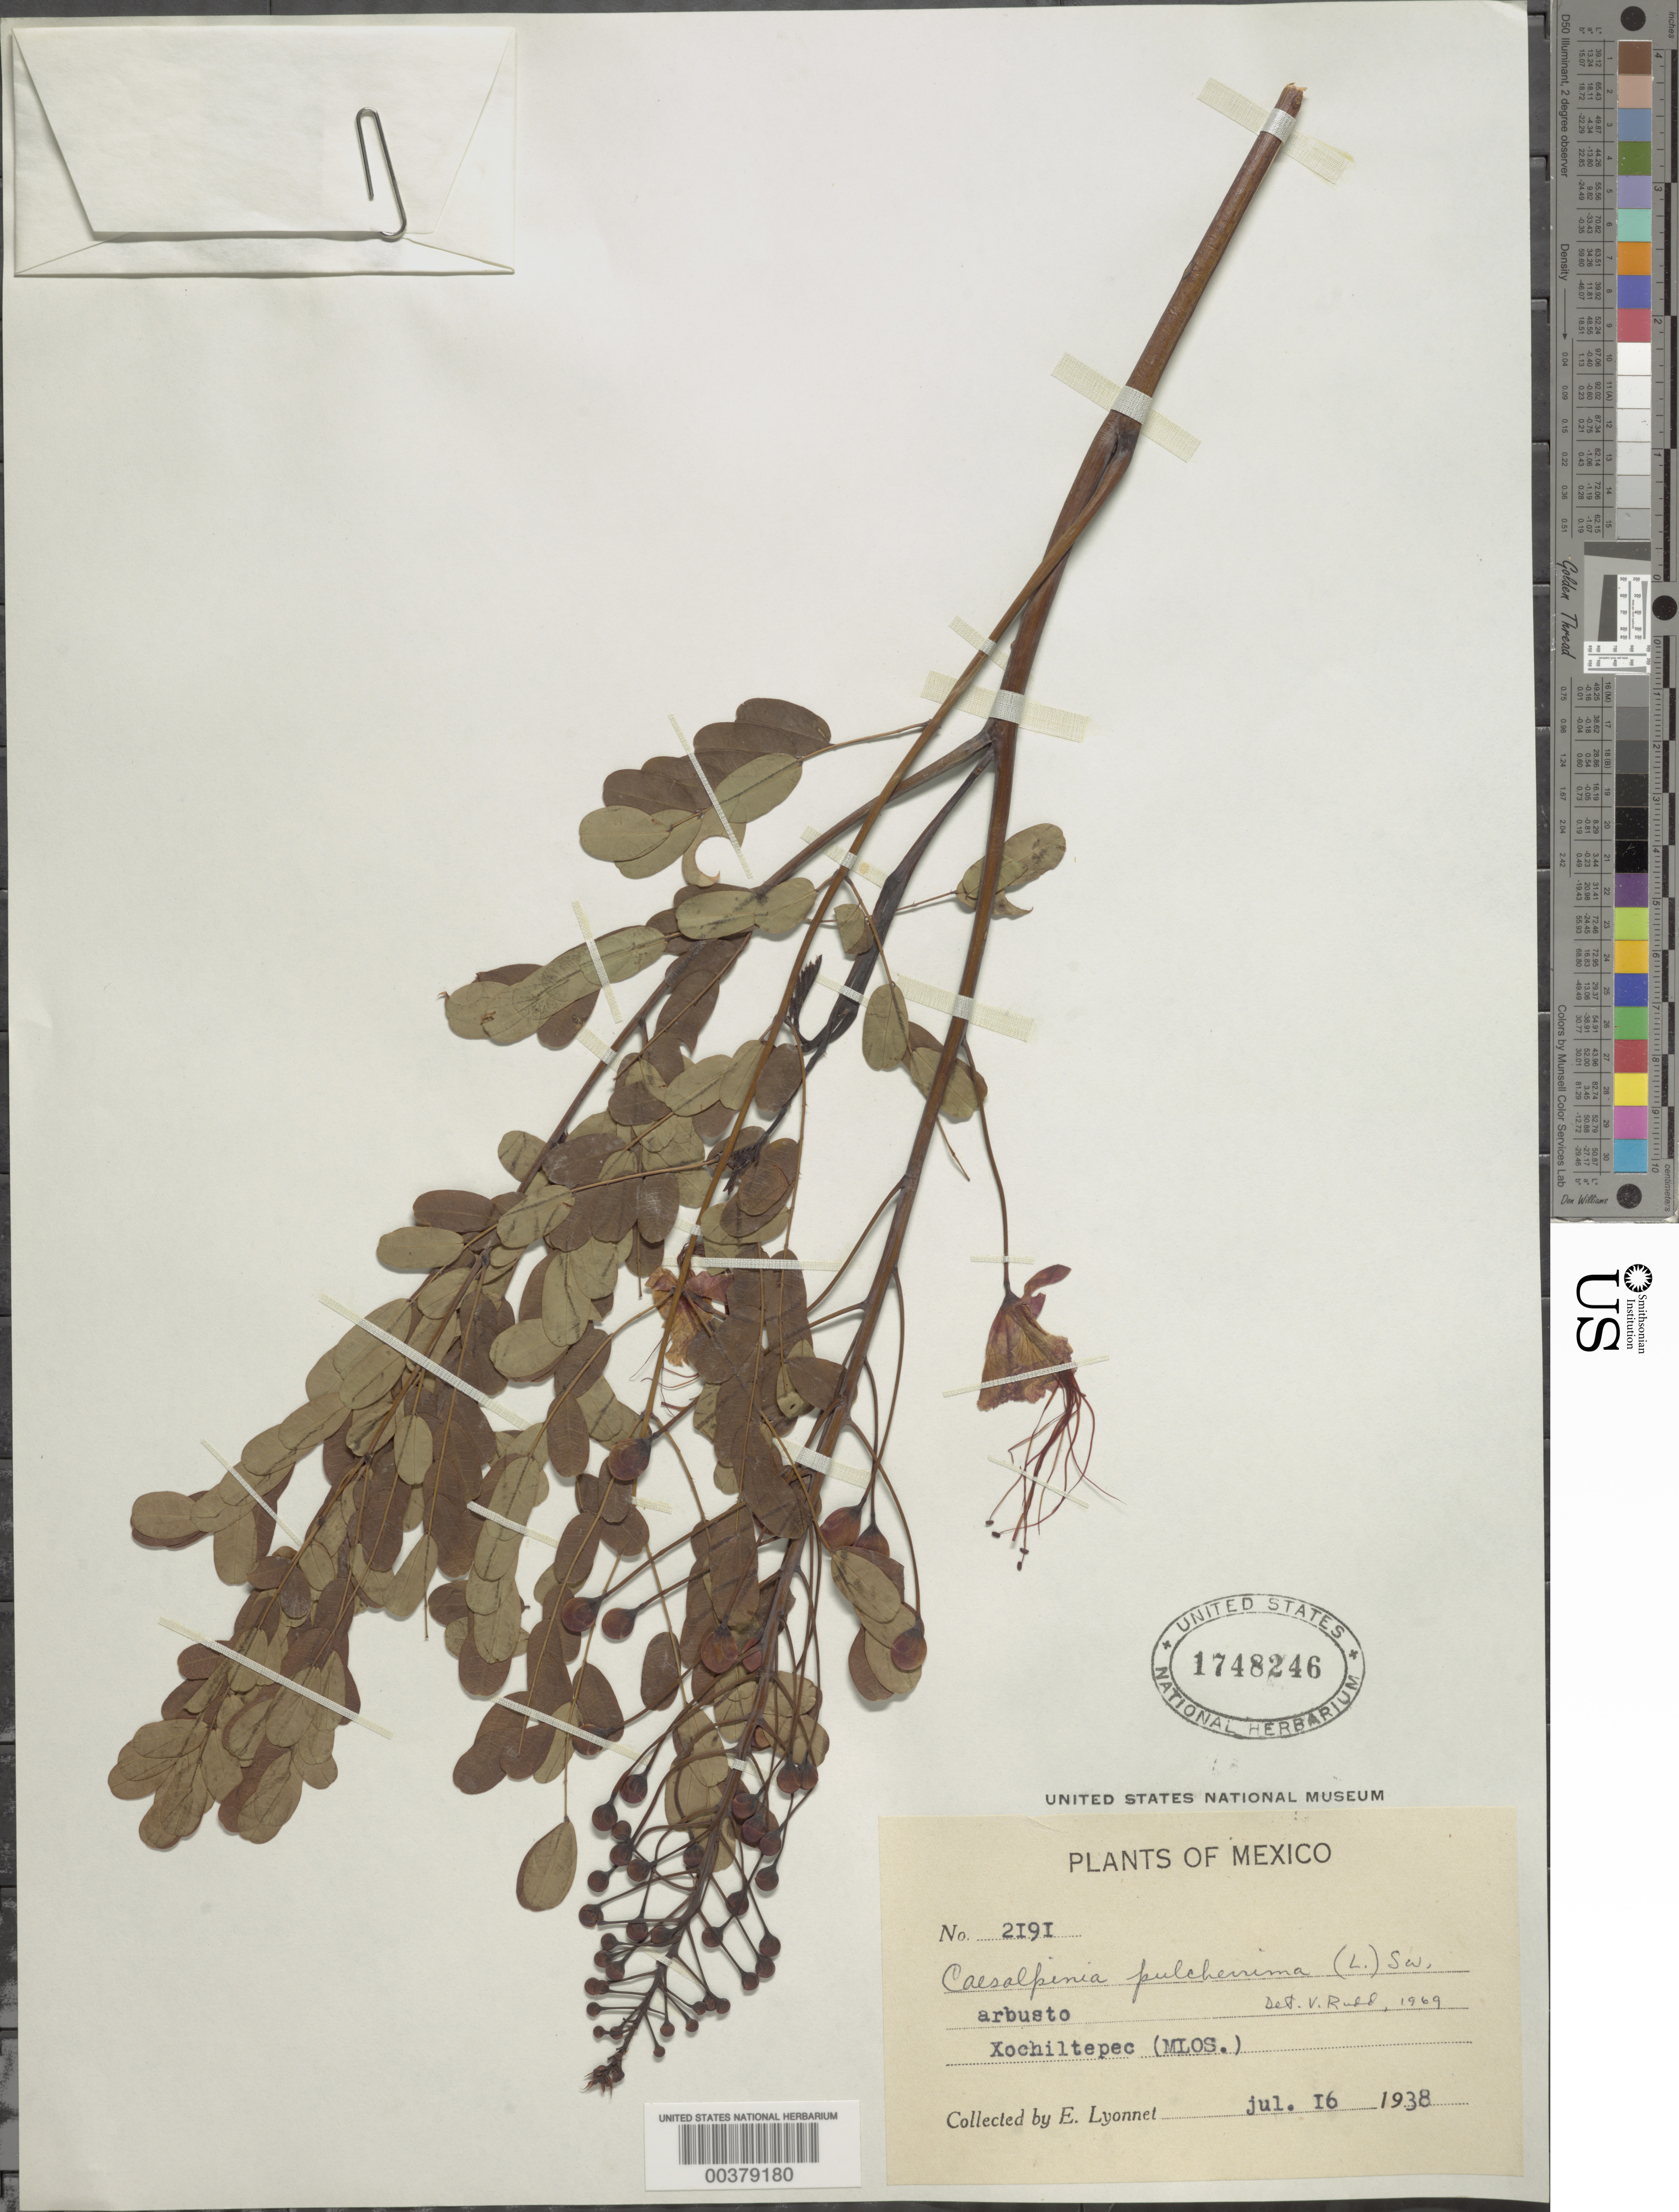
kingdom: Plantae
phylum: Tracheophyta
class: Magnoliopsida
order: Fabales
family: Fabaceae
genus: Caesalpinia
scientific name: Caesalpinia pulcherrima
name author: (L.) Sw.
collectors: Bro. E. Lyonnet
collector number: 2191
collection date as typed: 16 Jul 1938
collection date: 1938-07-16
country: Mexico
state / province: Morelos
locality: Xochiltepec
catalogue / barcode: US 1748246